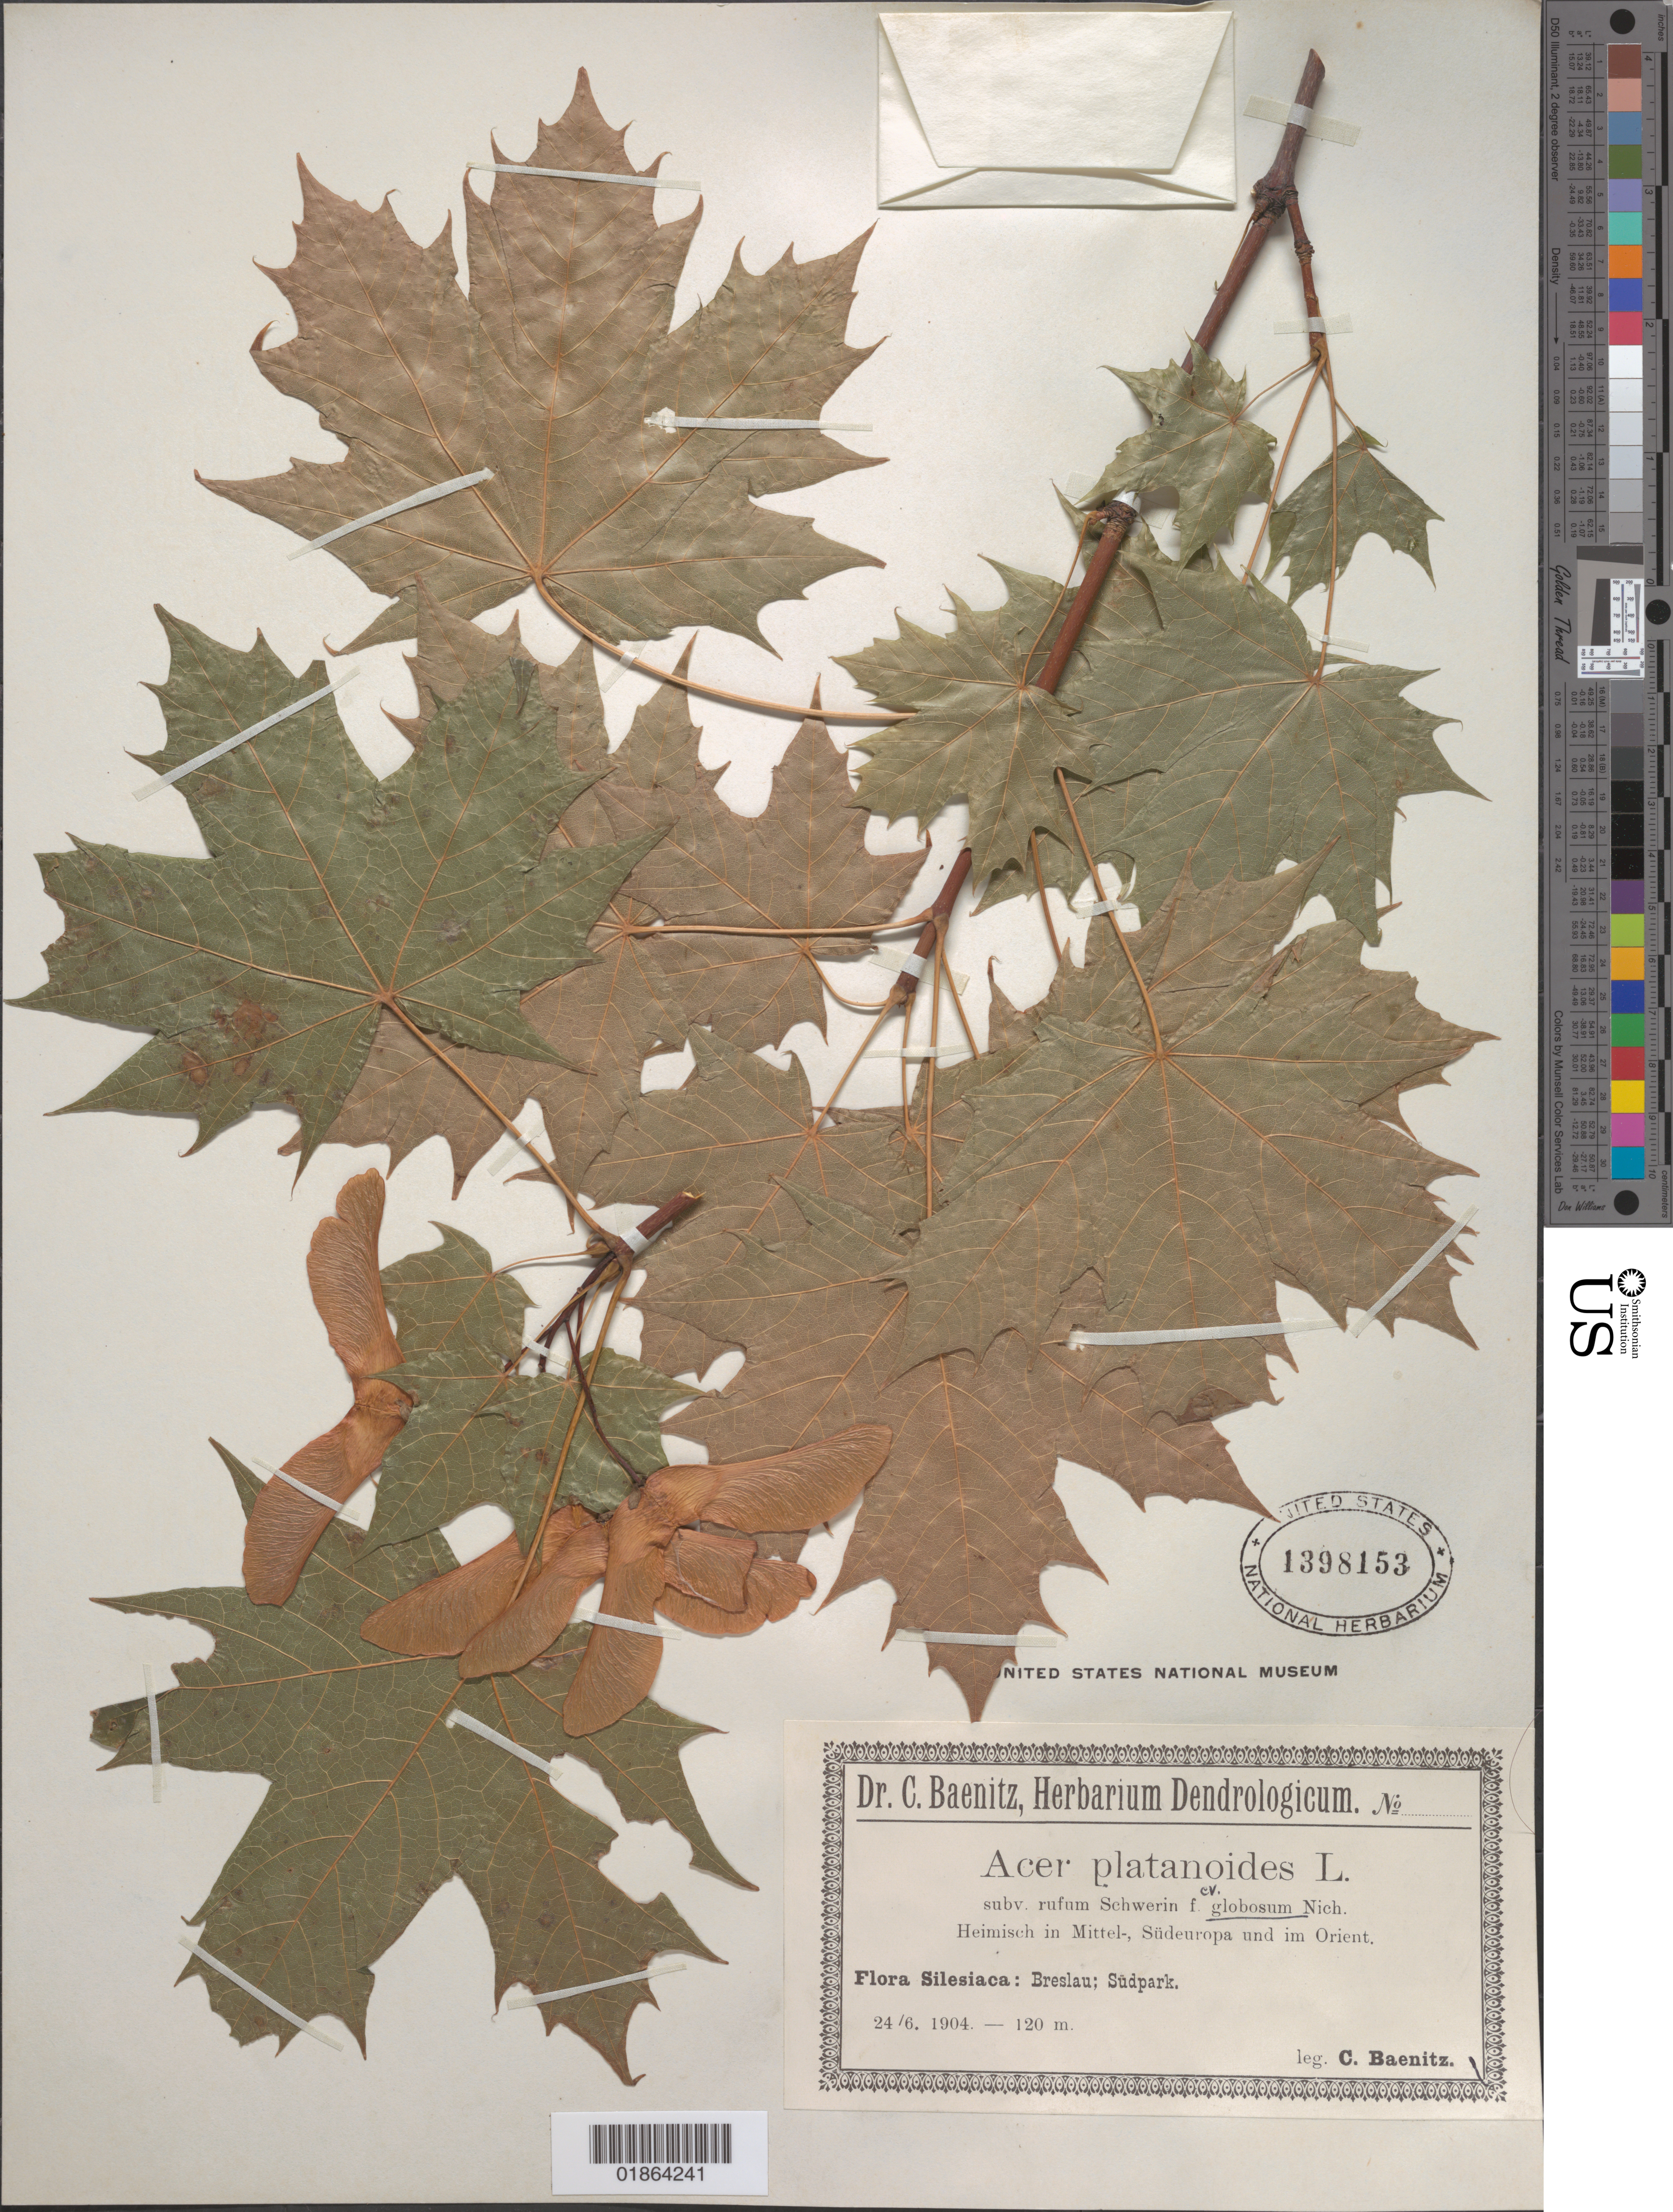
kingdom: Plantae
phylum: Tracheophyta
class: Magnoliopsida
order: Sapindales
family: Sapindaceae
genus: Acer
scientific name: Acer platanoides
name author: L.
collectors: C. G. Baenitz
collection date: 1904-06-24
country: Poland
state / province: Dolnoslaskie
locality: Silesiaca: Breslau [Wrocław]; Sudpark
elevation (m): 120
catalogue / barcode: US 1398153